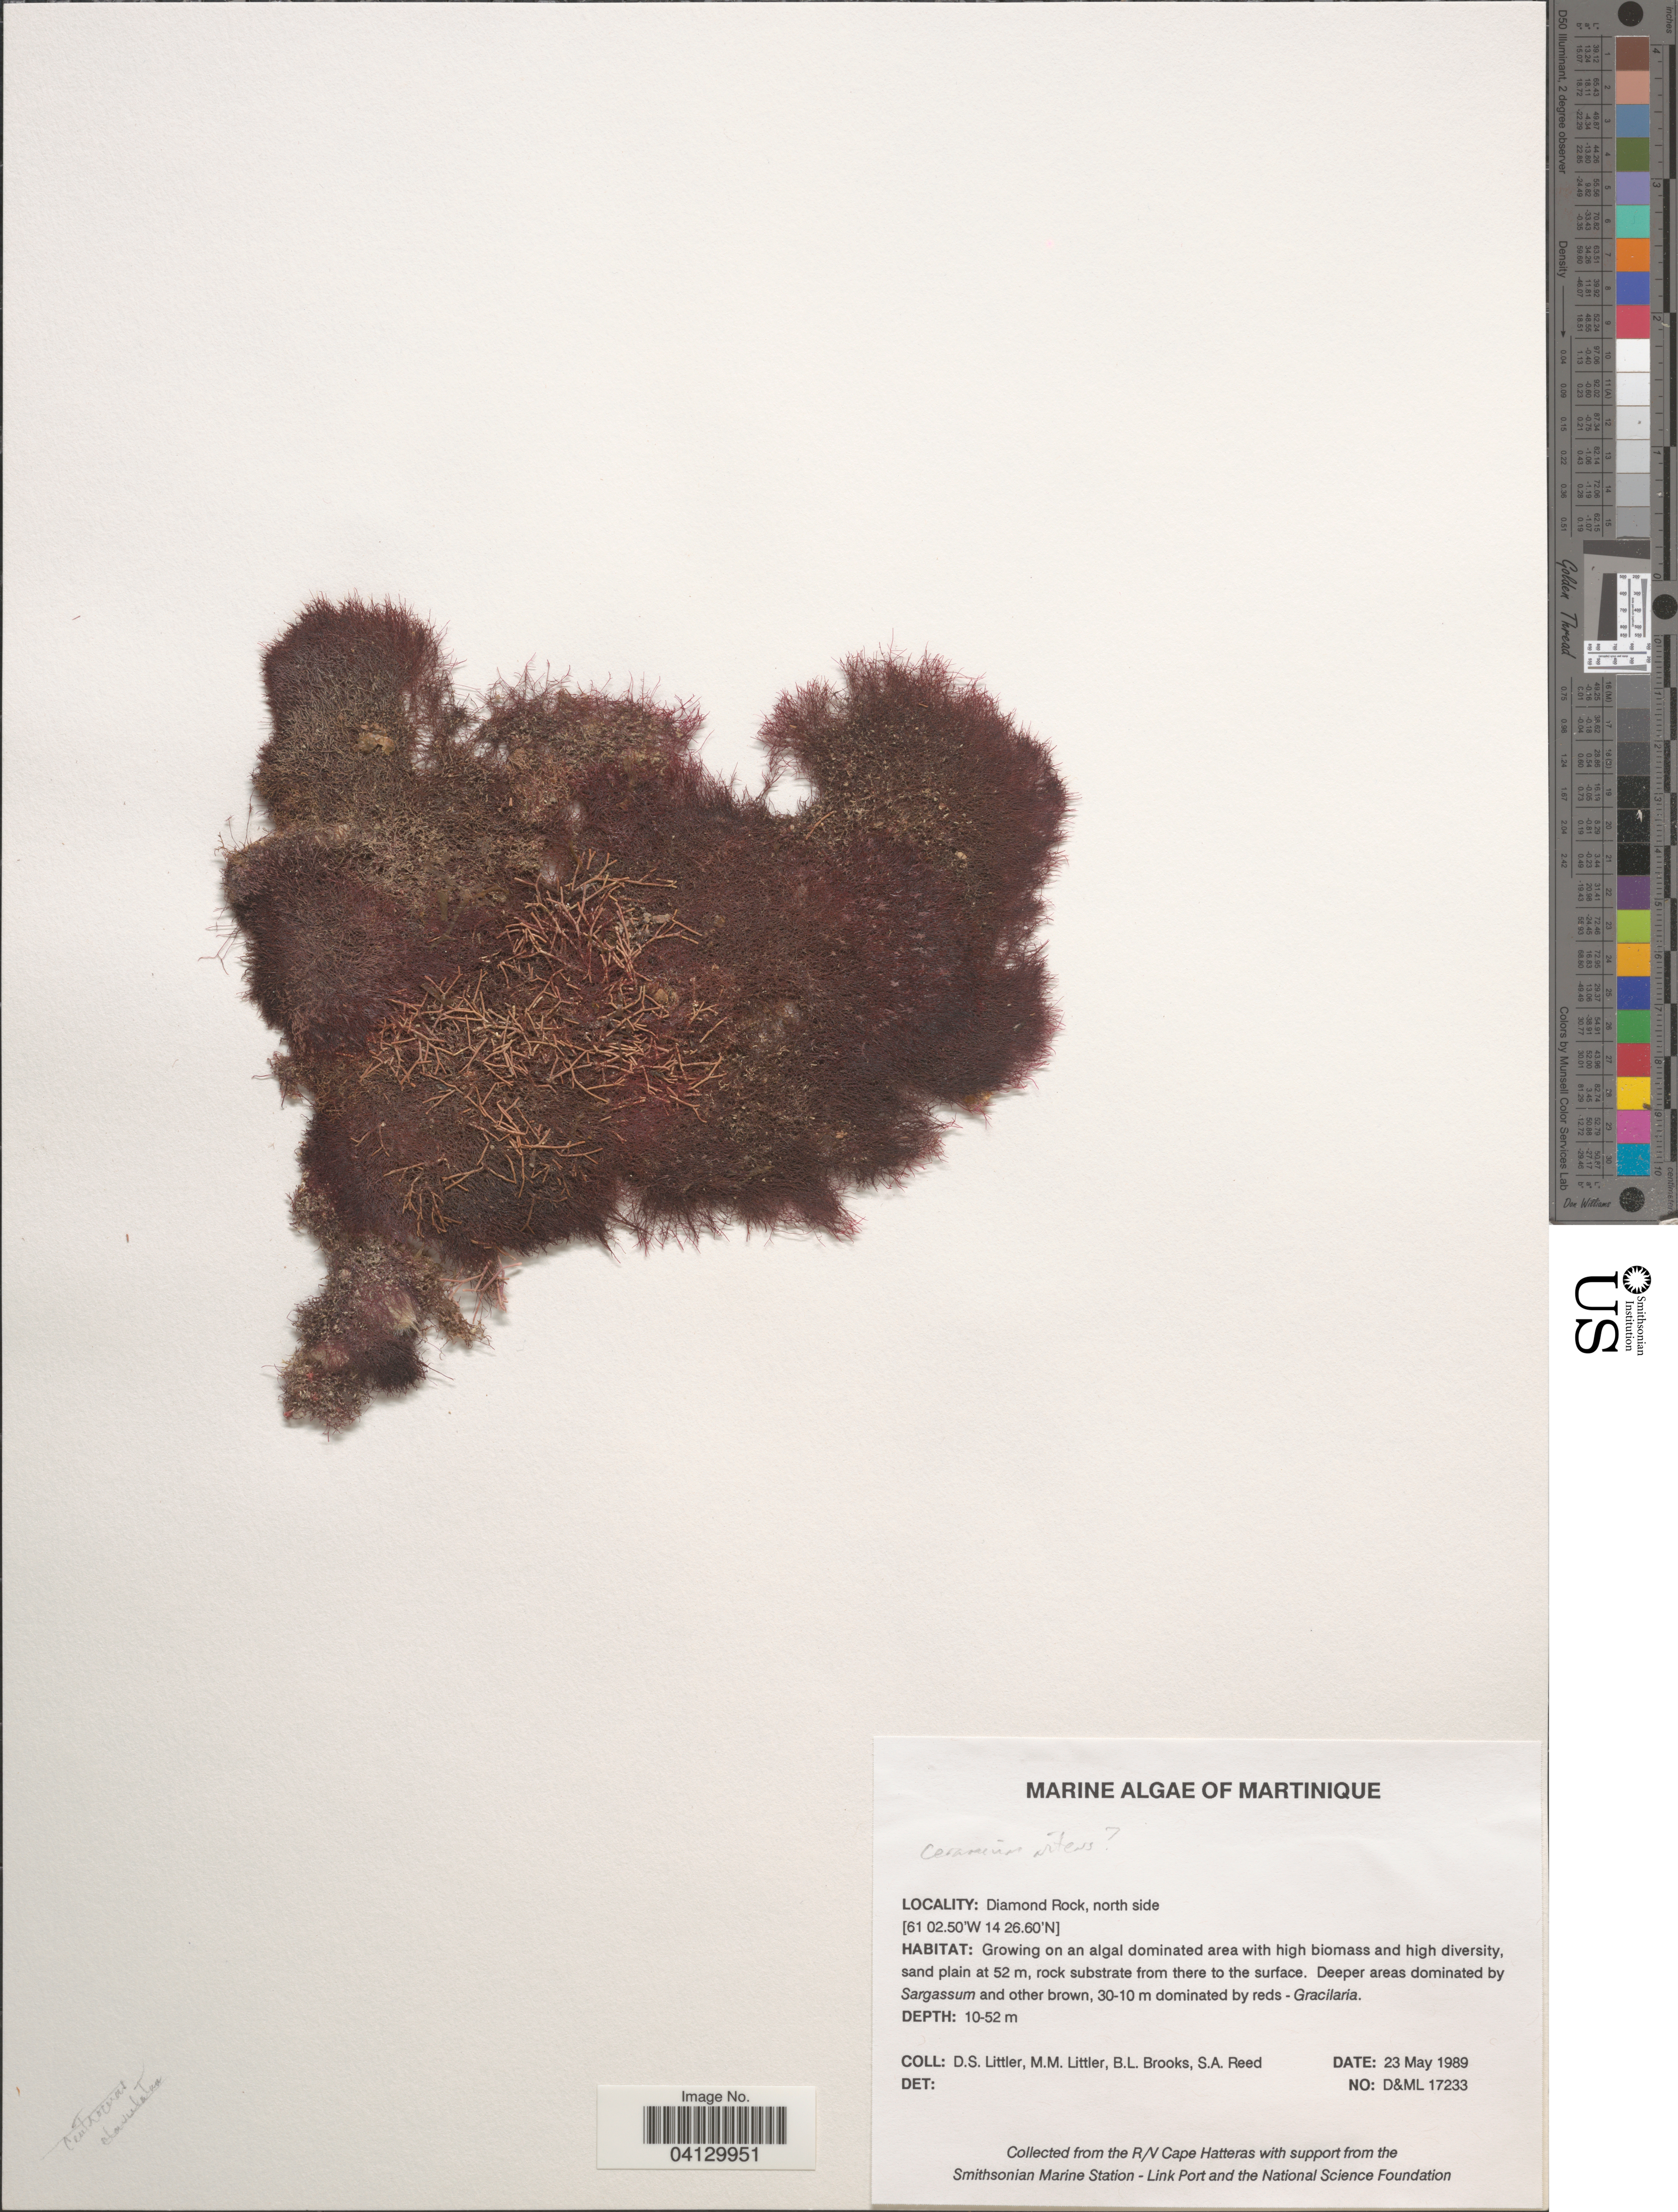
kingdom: Plantae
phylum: Rhodophyta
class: Florideophyceae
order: Ceramiales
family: Ceramiaceae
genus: Ceramium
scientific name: Ceramium nitens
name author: (C. Agardh) J. Agardh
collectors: D. S. Littler, B. Brooks & S. Reed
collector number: D&ML17233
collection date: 1989-05-23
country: Martinique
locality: Diamond Rock, north side.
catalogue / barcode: US 328801